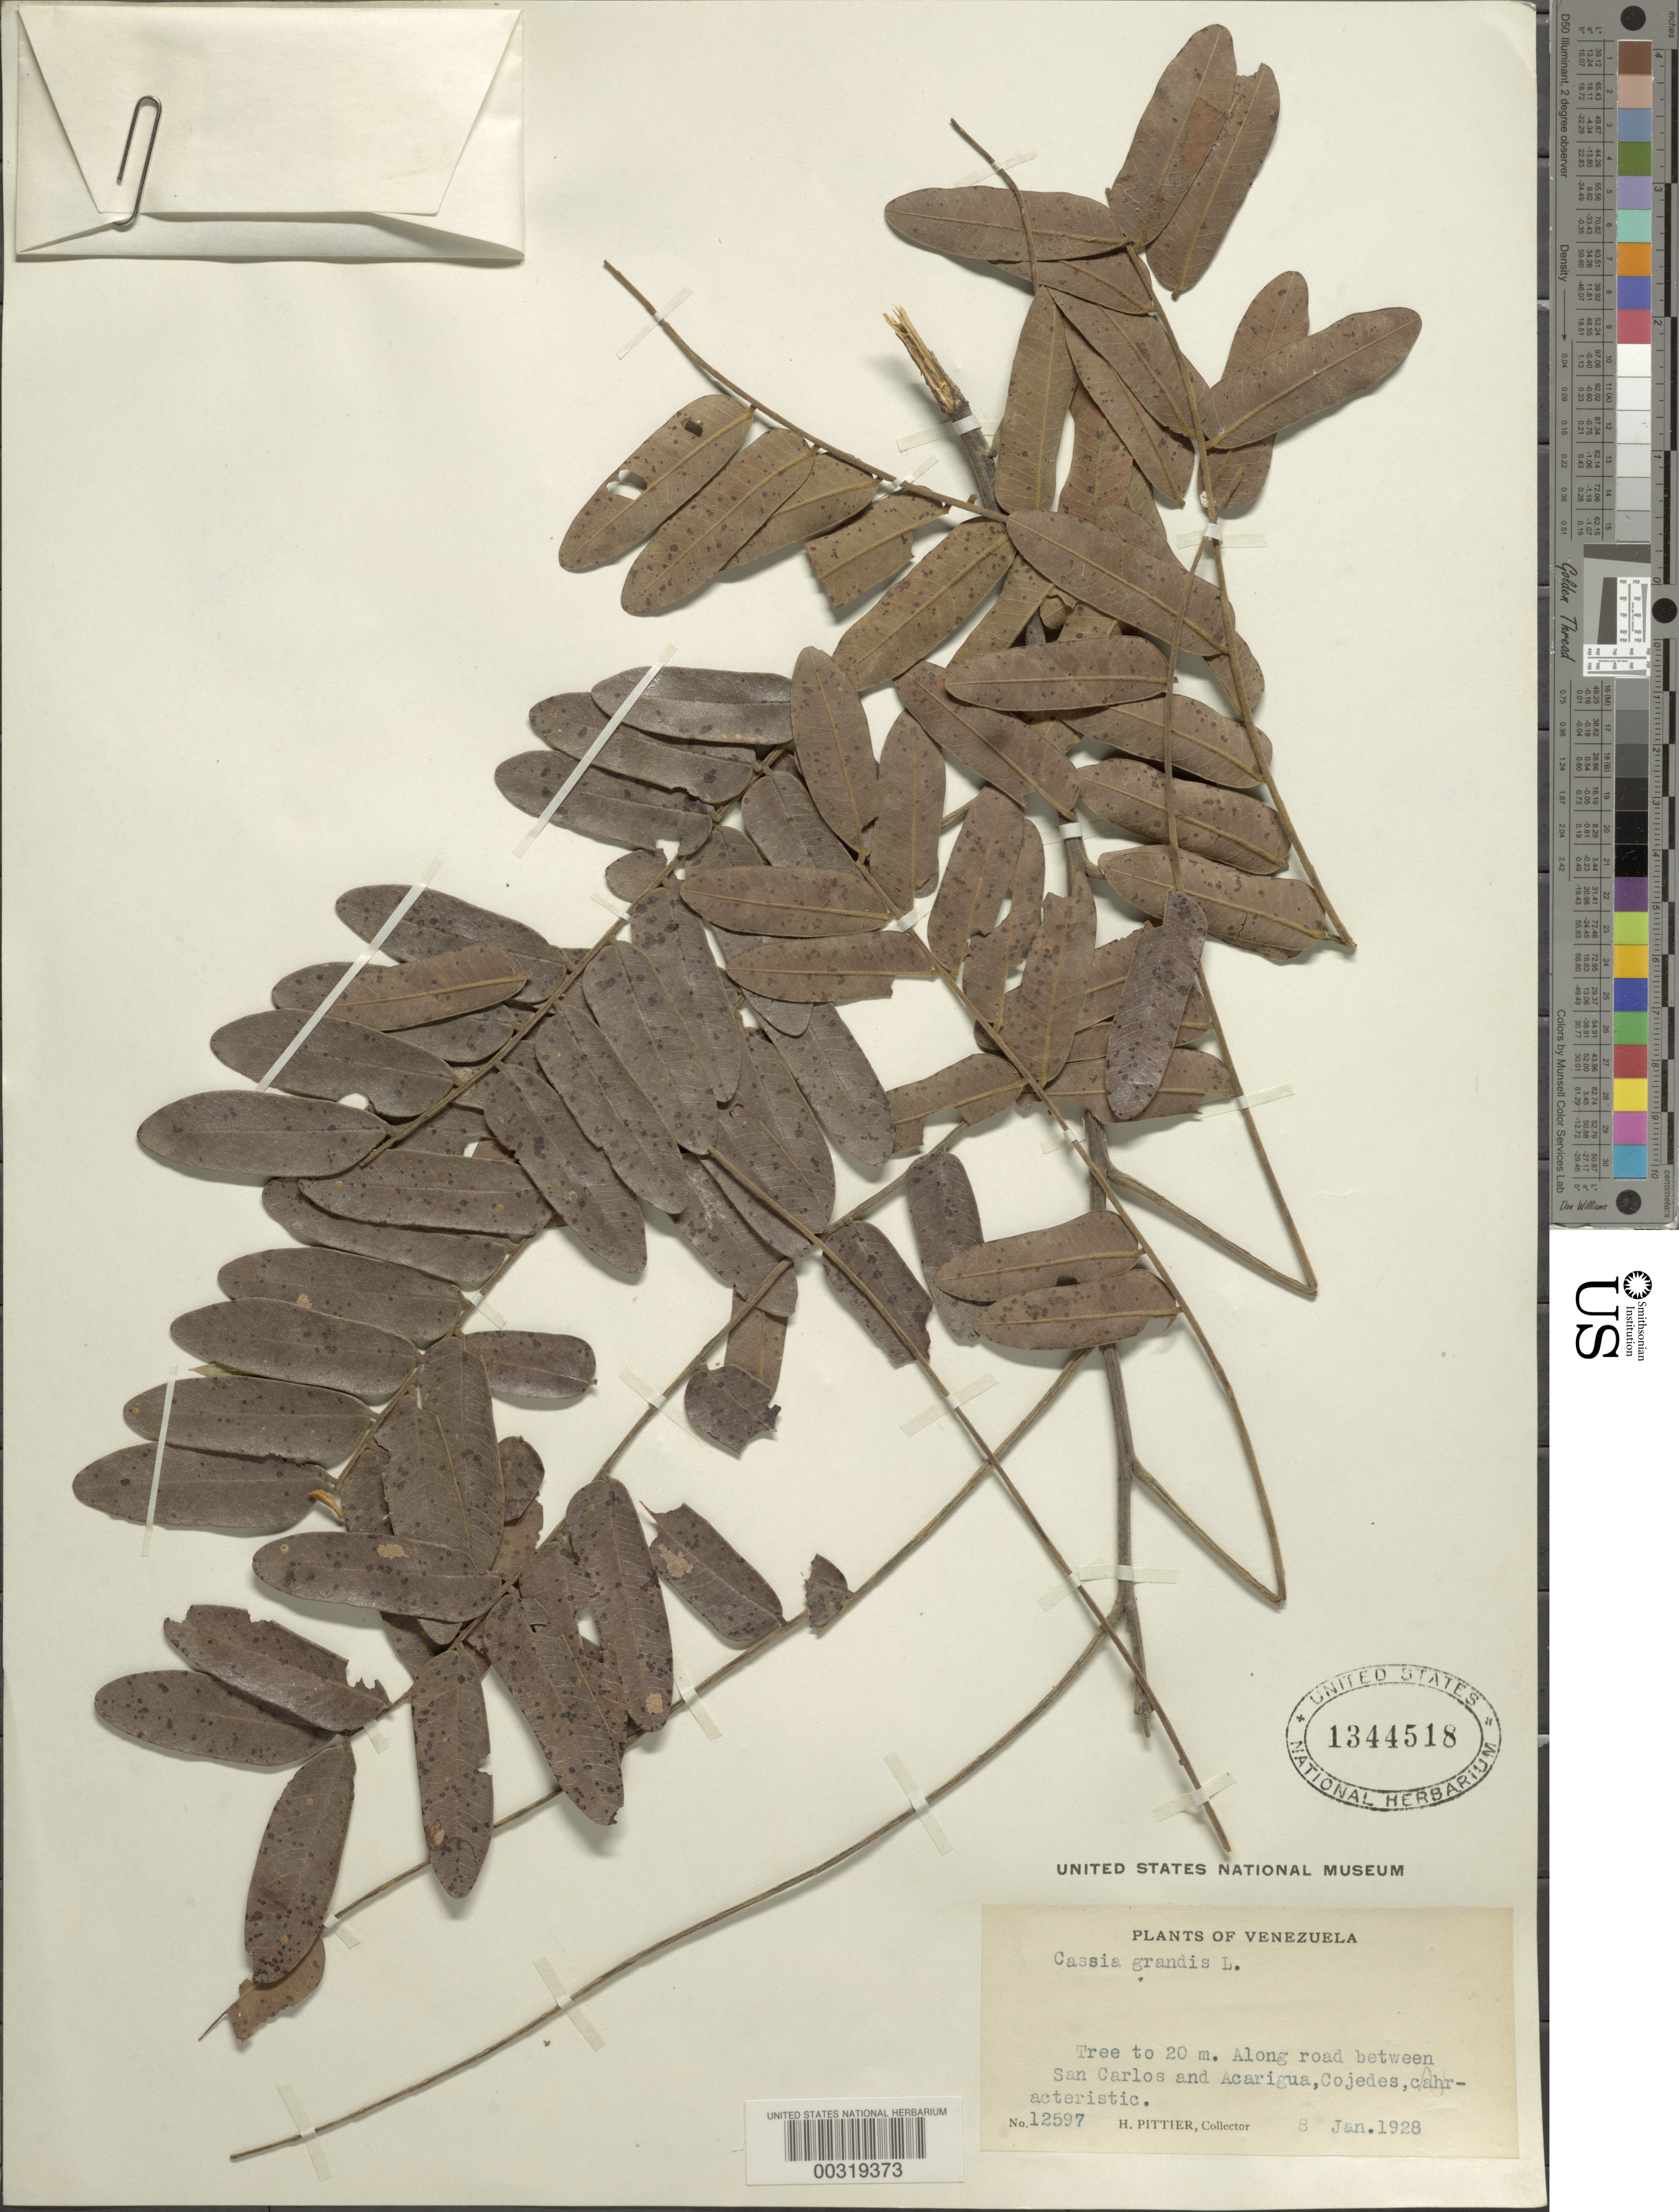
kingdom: Plantae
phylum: Tracheophyta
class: Magnoliopsida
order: Fabales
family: Fabaceae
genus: Cassia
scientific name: Cassia grandis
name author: L. f.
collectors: H. F. Pittier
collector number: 12597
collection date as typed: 08 Jan 1928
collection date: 1928-01-08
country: Venezuela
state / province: Cojedes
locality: Between san carlos and acarigua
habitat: Along road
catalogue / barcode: US 1344518